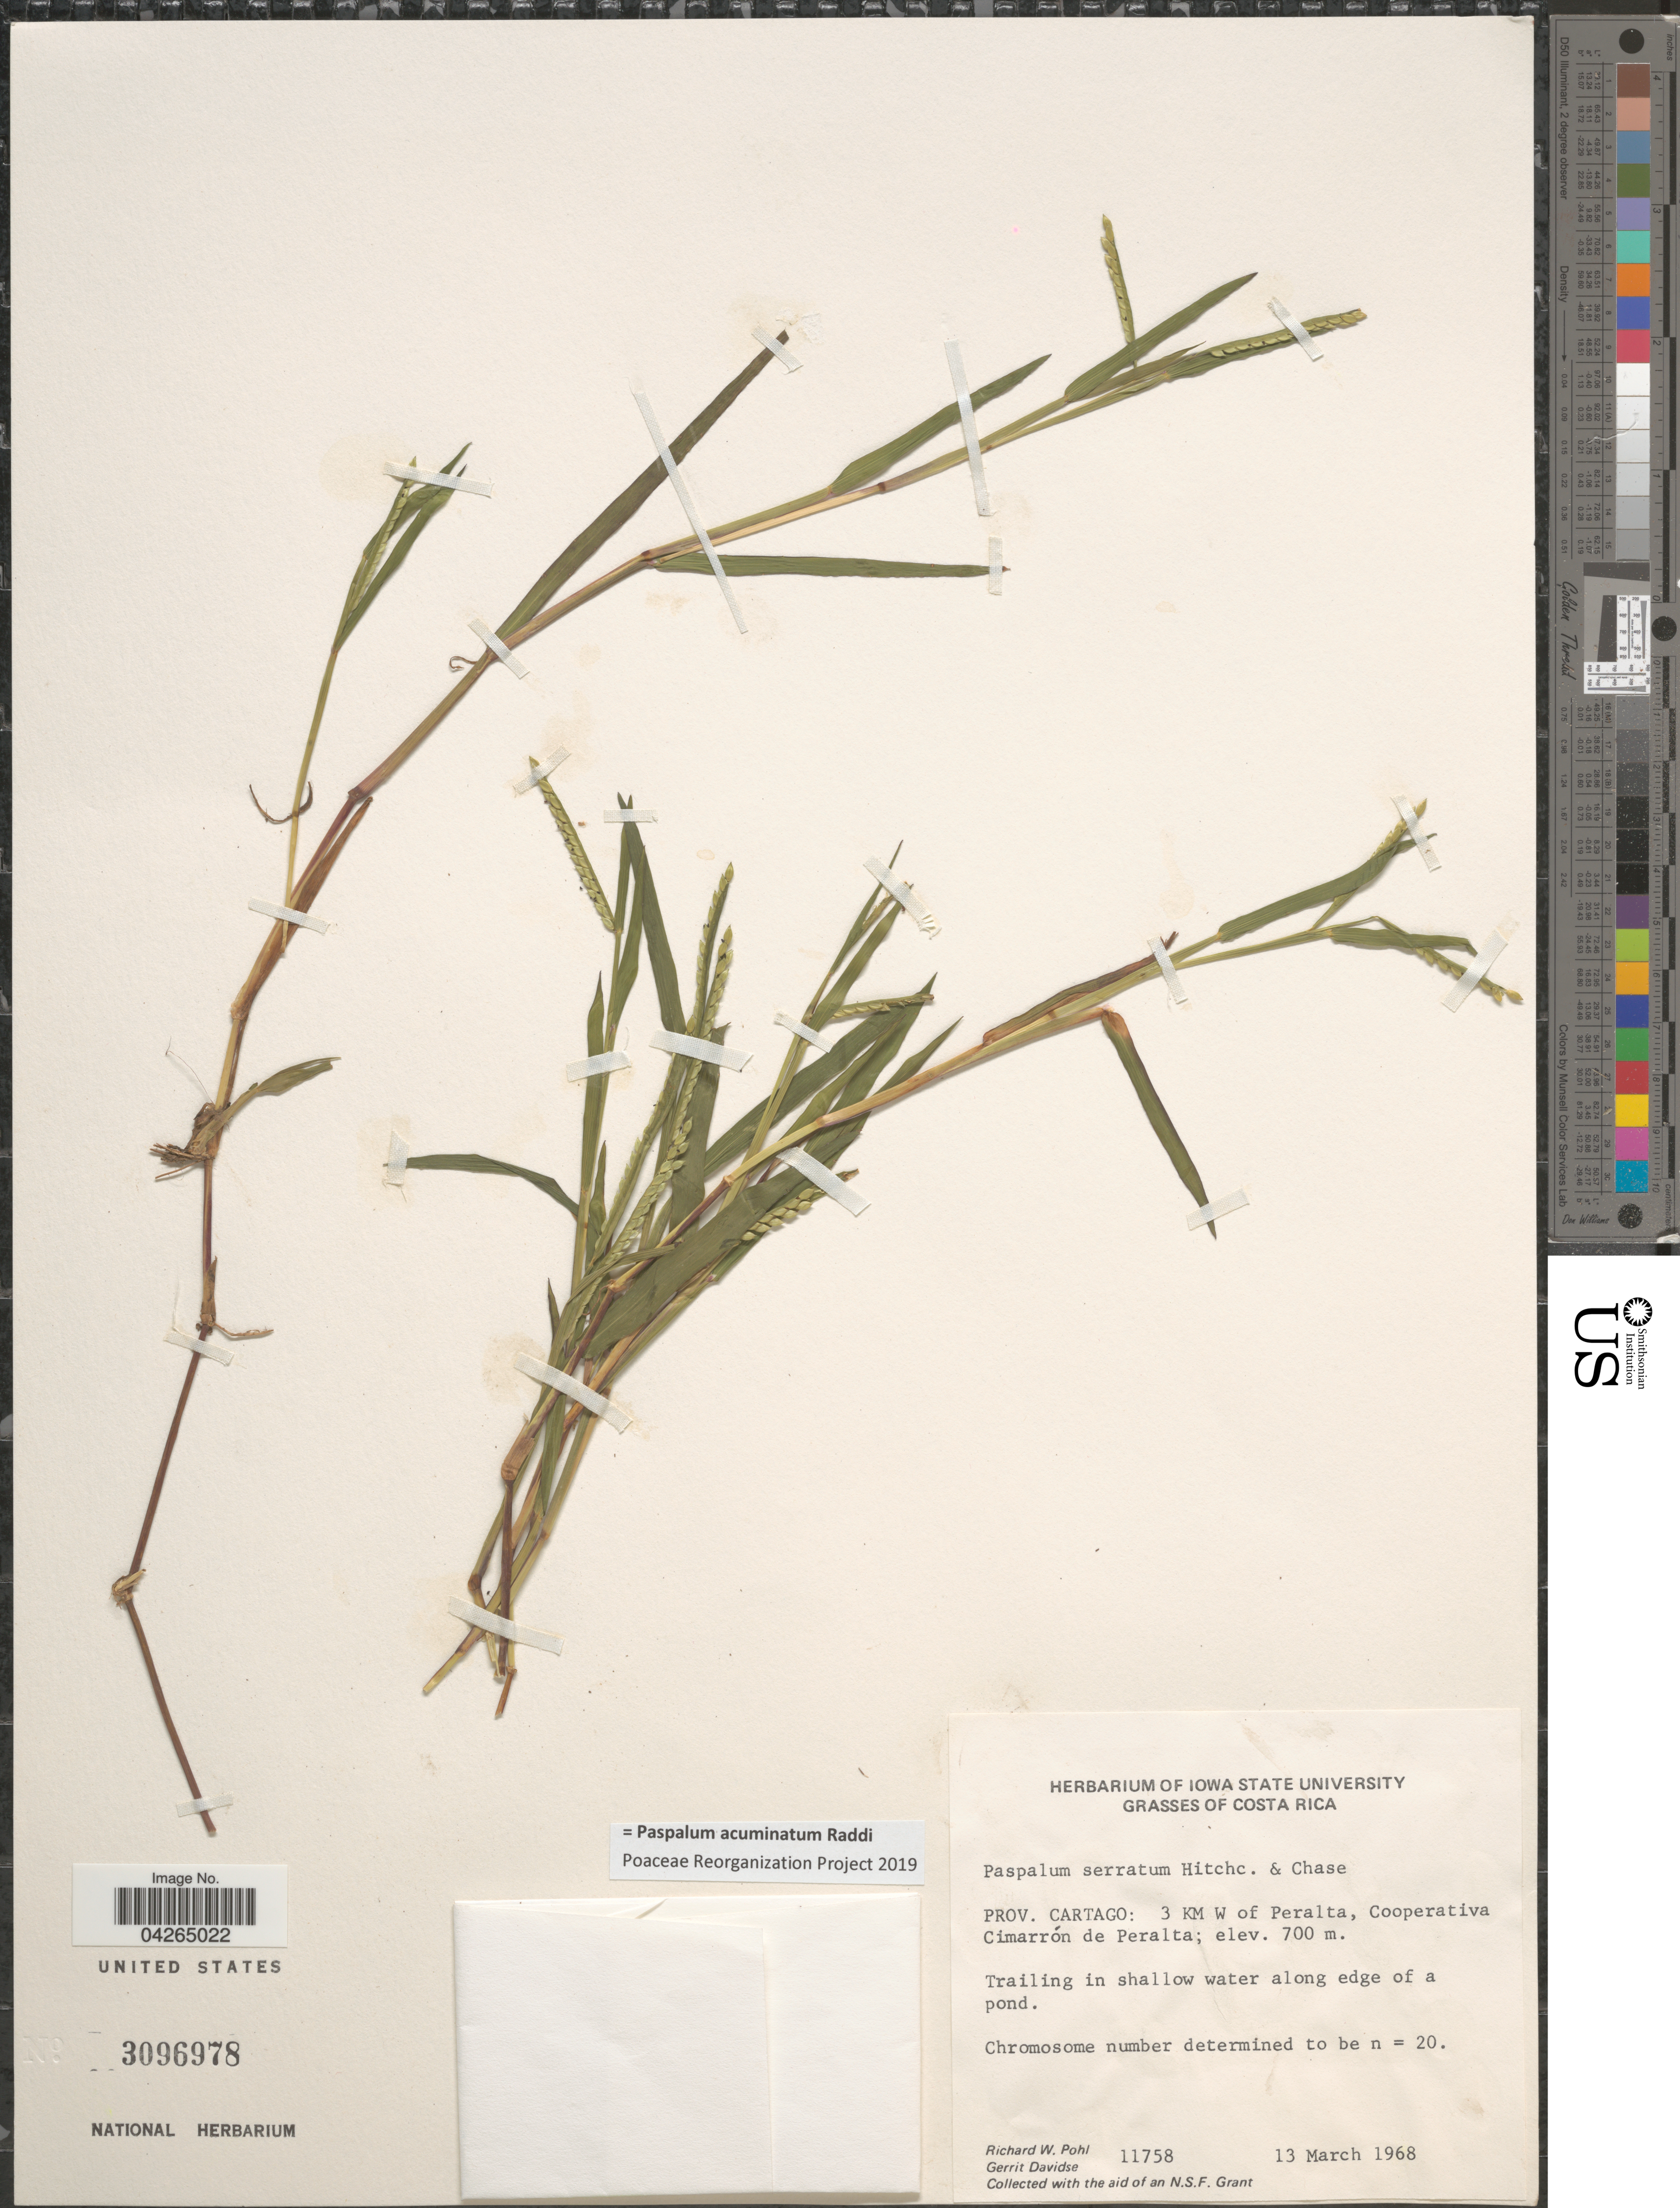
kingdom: Plantae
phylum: Tracheophyta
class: Liliopsida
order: Poales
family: Poaceae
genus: Paspalum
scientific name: Paspalum acuminatum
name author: Raddi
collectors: R. W. Pohl & G. Davidse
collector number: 11758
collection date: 1968-03-13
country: Costa Rica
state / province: Cartago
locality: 3 Km W of Peralta, Cooperativa Cimarrón de Peralta.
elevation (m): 700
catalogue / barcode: US 3096978